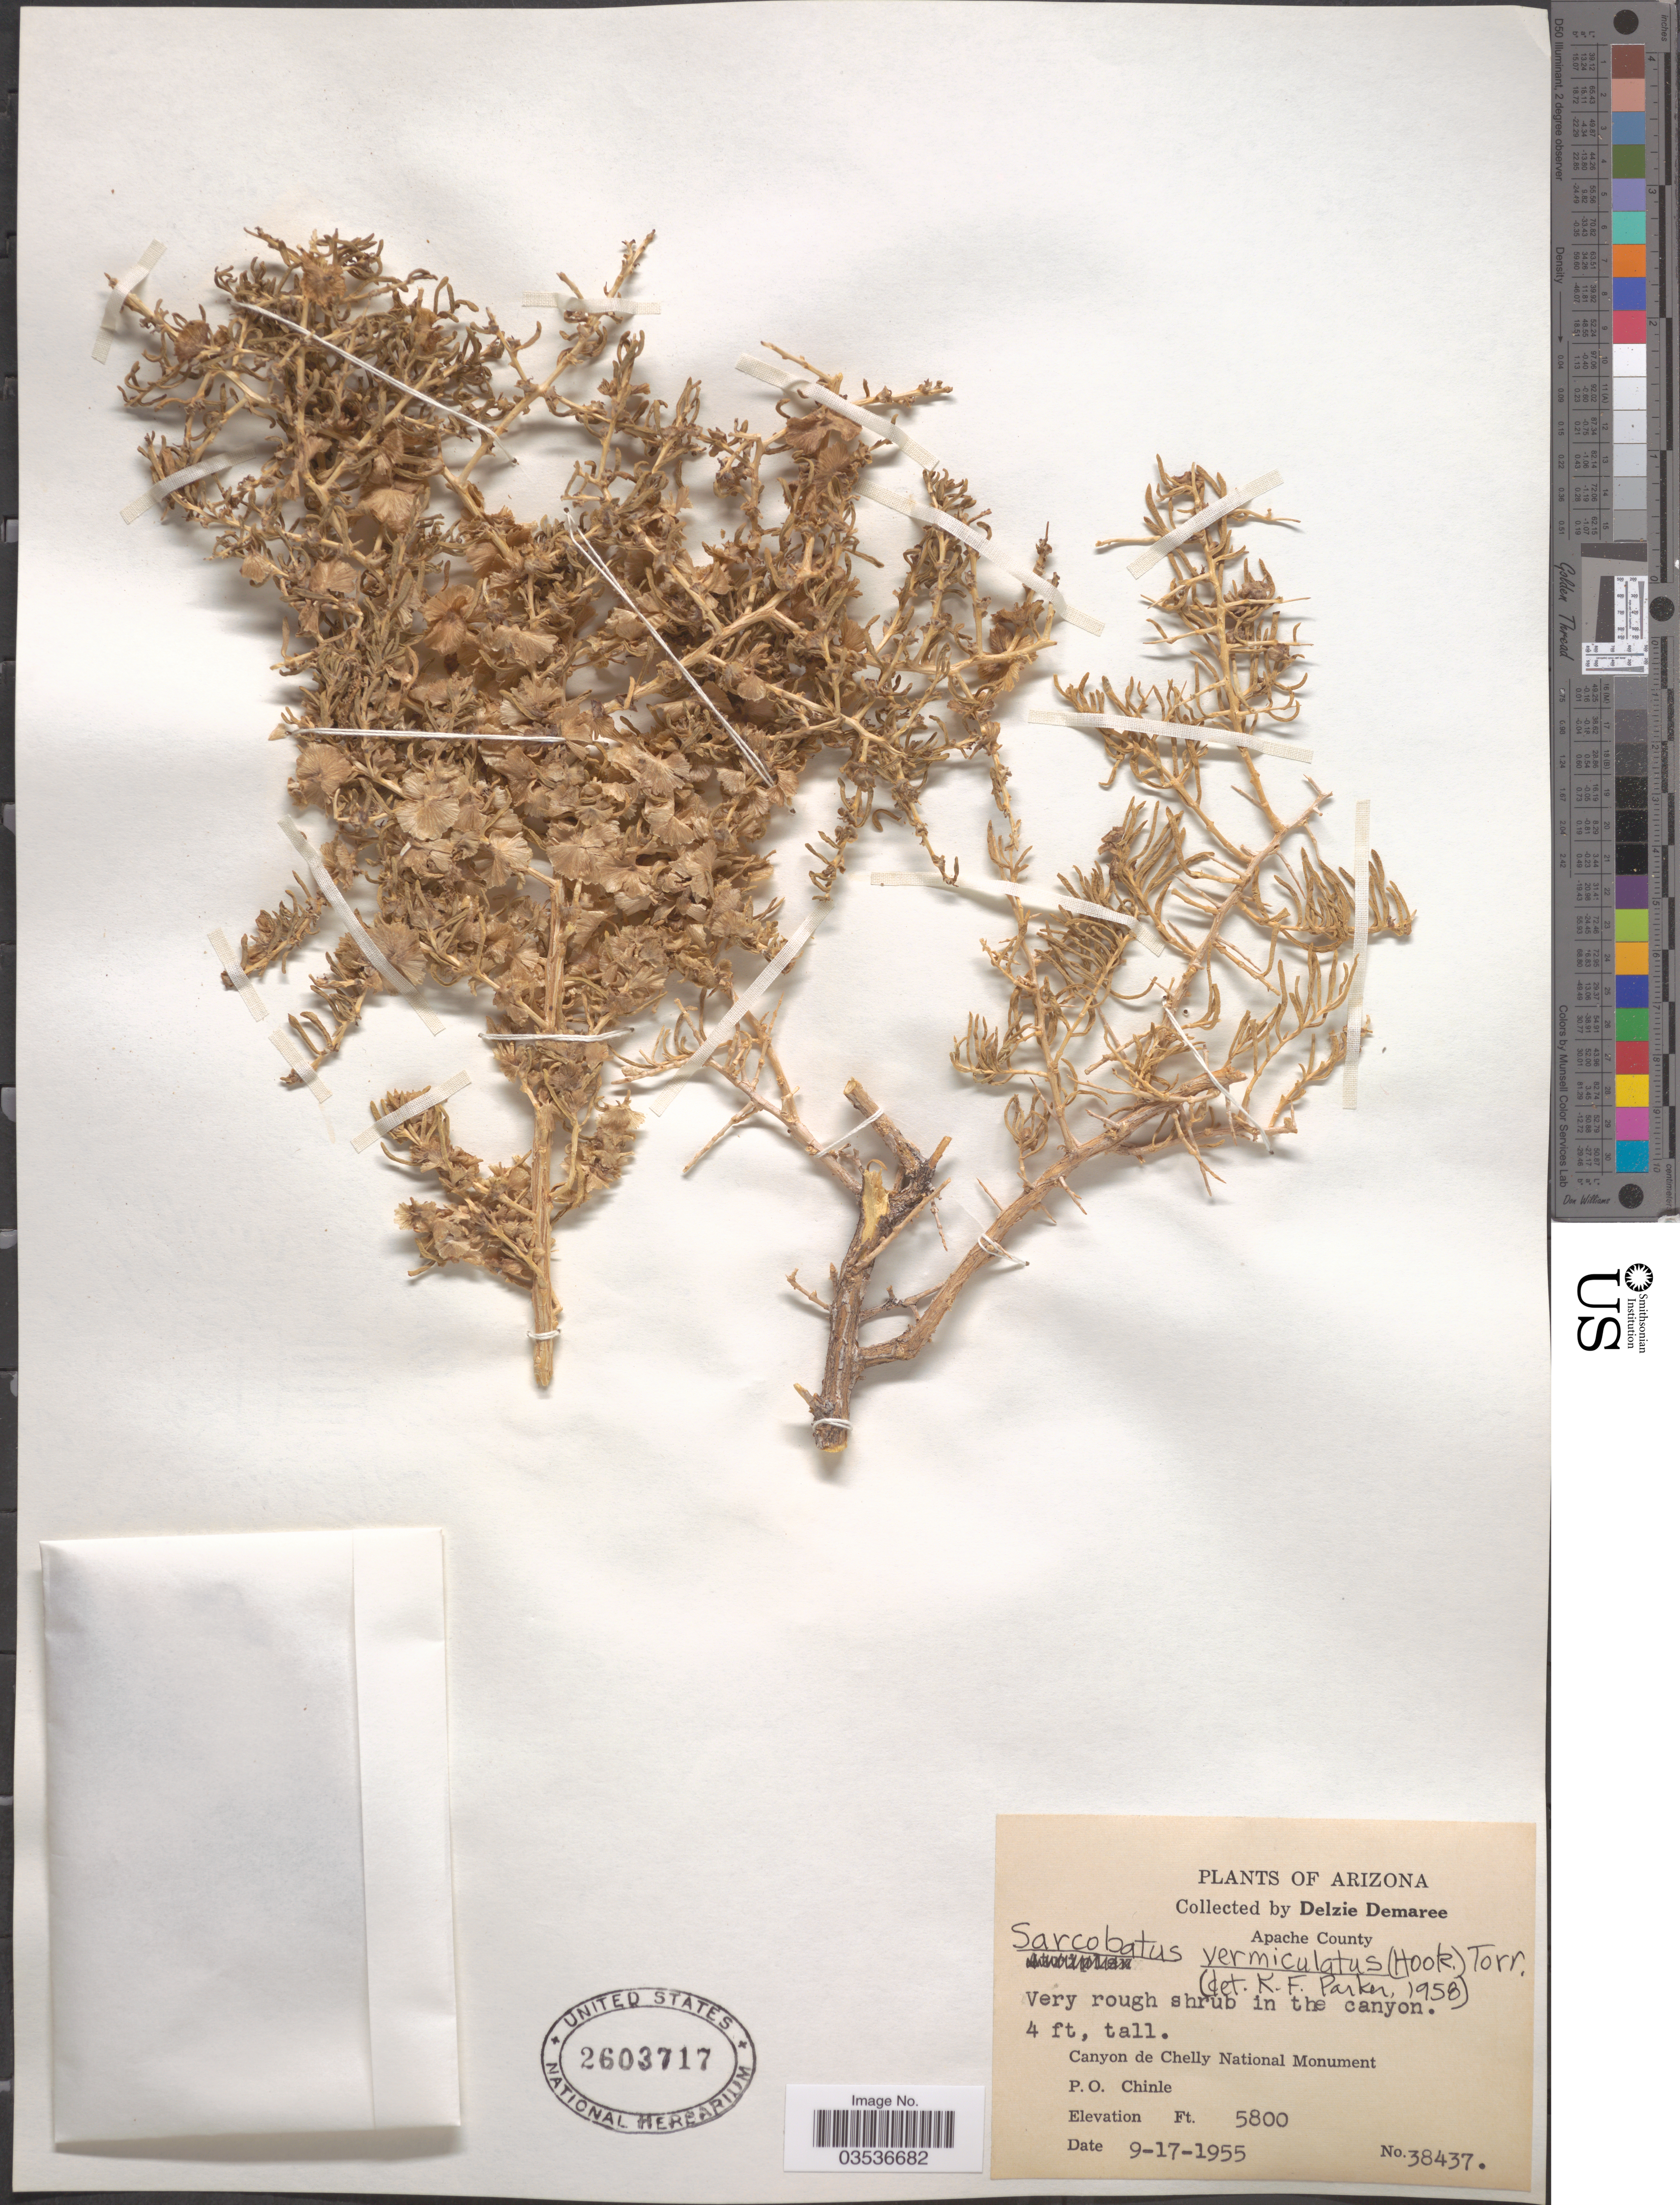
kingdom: Plantae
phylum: Tracheophyta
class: Magnoliopsida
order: Caryophyllales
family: Sarcobataceae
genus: Sarcobatus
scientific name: Sarcobatus vermiculatus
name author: (Hook.) Torr.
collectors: D. Demaree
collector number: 38437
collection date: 1955-09-17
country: United States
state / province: Arizona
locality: Apache County. Canyon de Chelly National Monument. P.O. Chinle.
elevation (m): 1768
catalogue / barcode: US 2603717